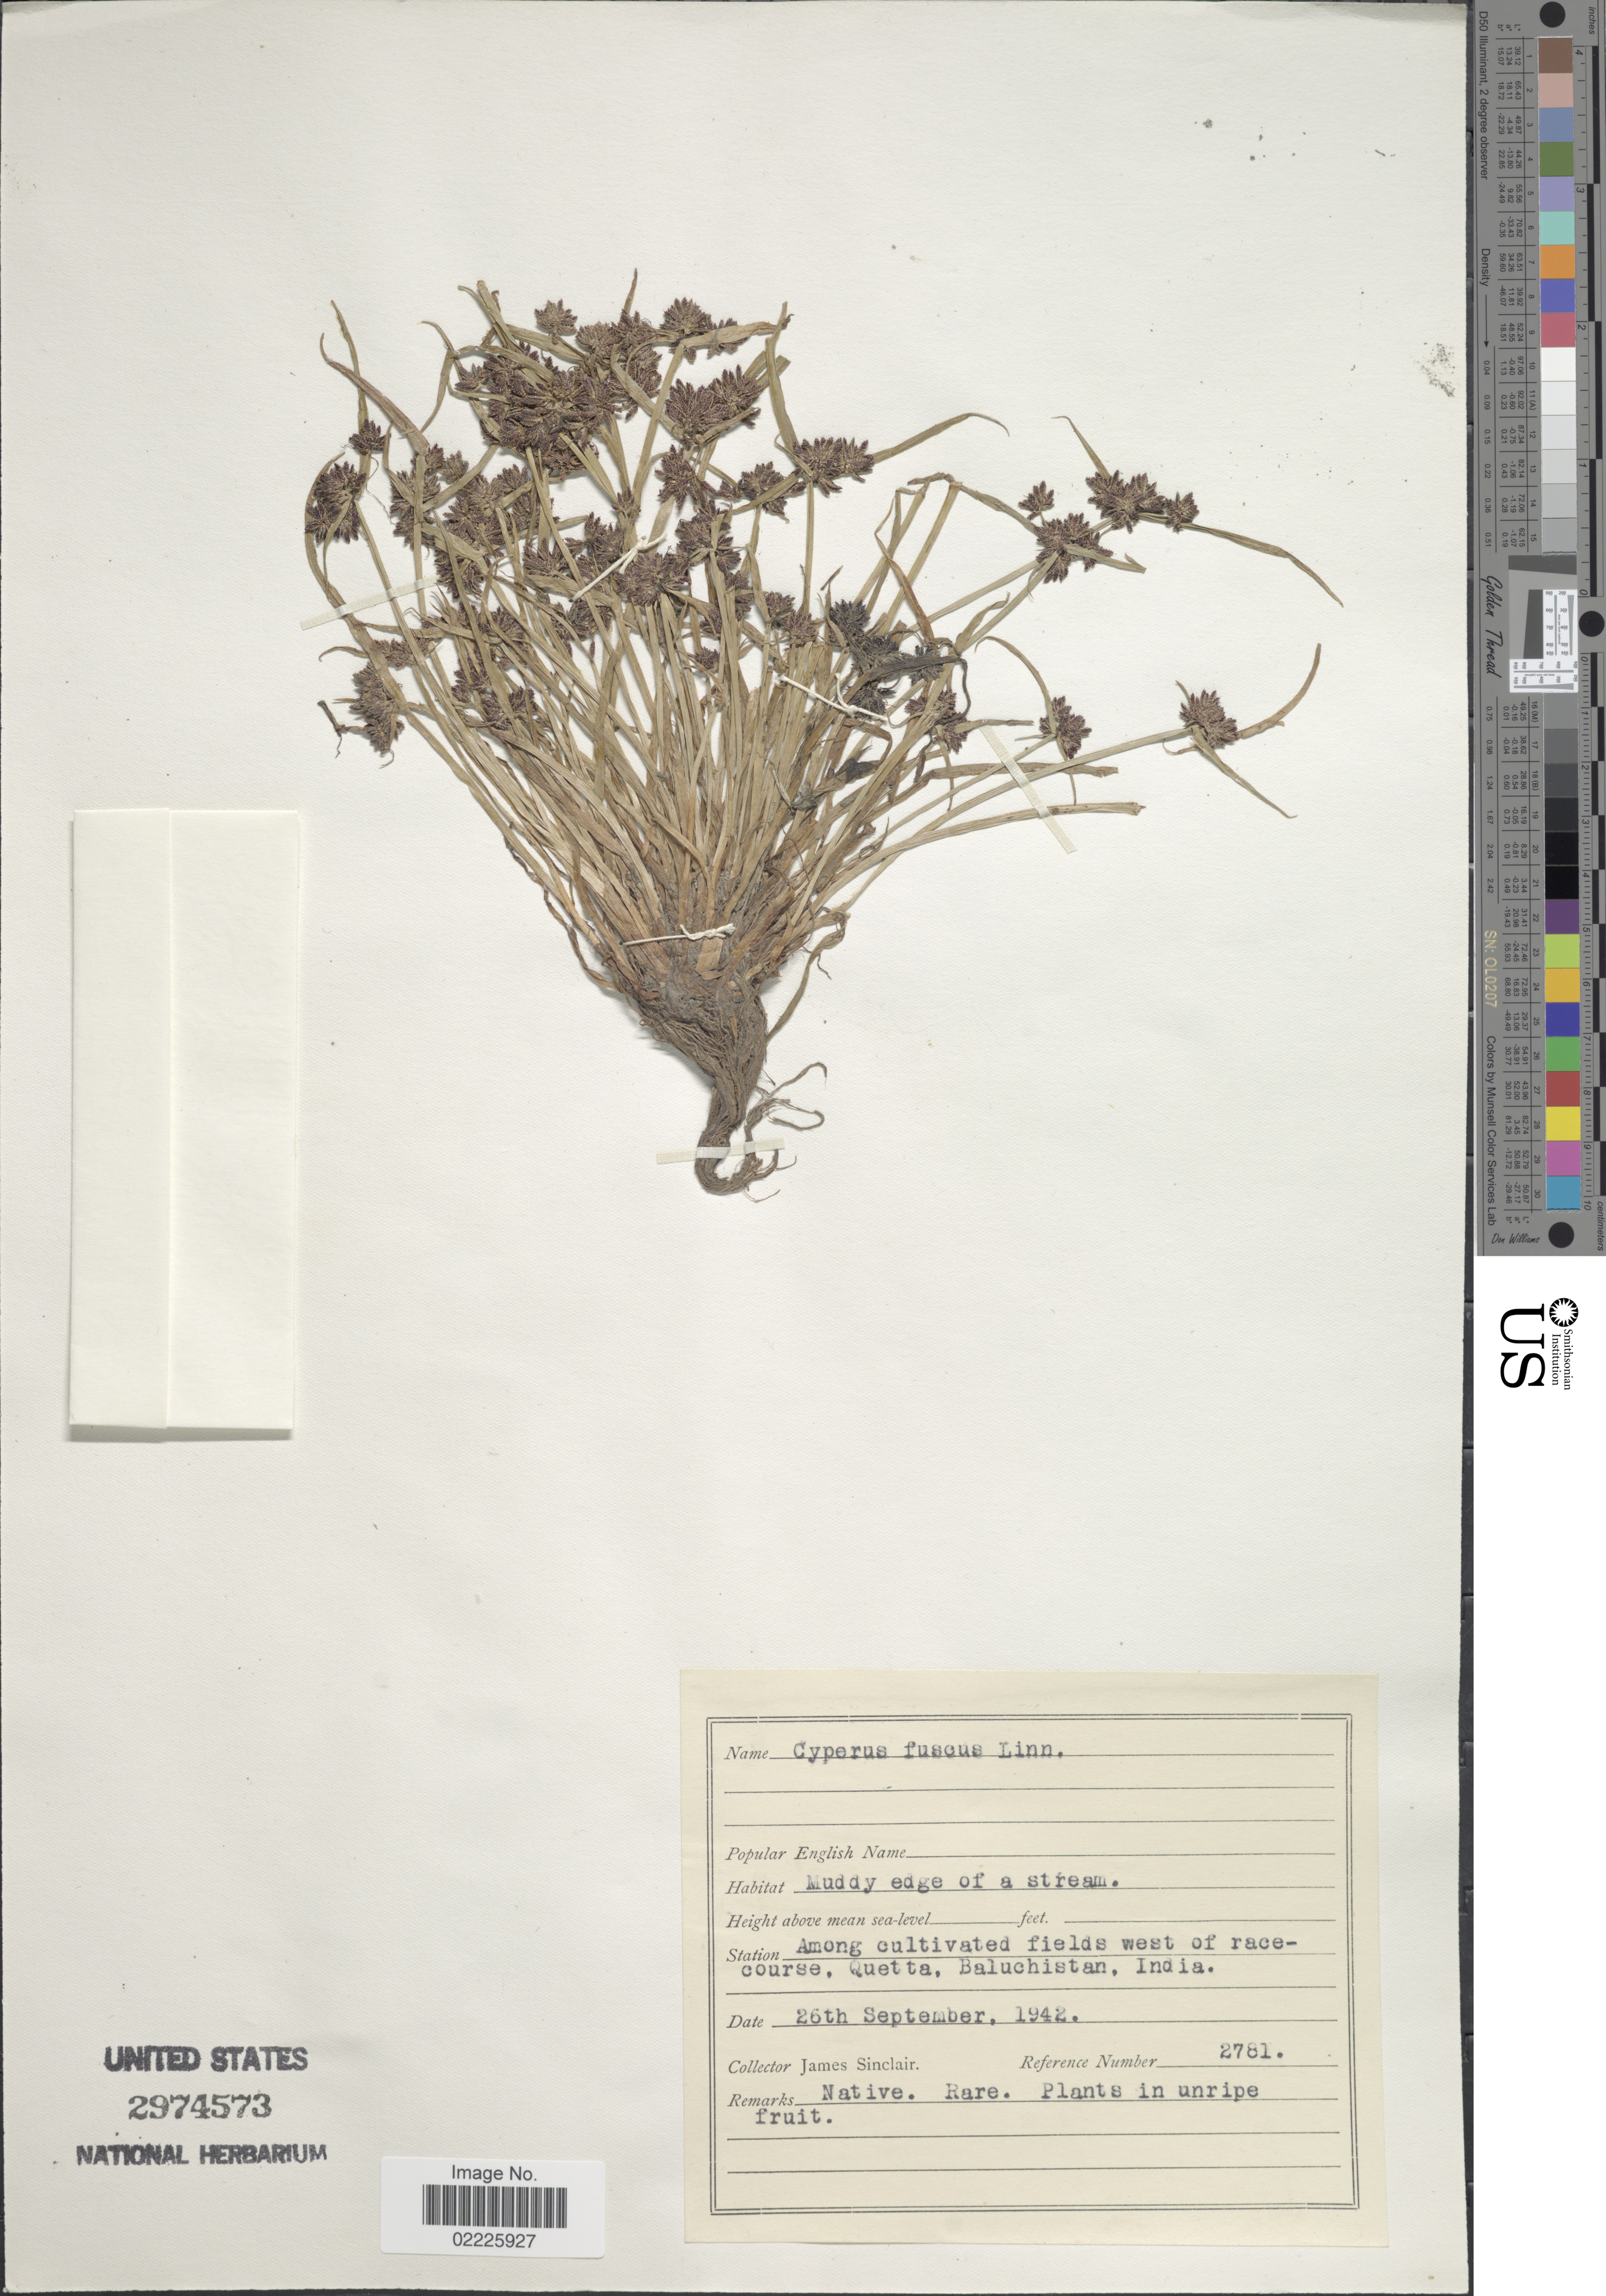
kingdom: Plantae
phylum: Tracheophyta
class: Liliopsida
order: Poales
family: Cyperaceae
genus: Cyperus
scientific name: Cyperus fuscus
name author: L.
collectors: J. Sinclair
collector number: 2781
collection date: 1942-09-26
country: India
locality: Among cultivated fields west of racecourse. Qetta, Baluchistan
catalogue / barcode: US 2974573